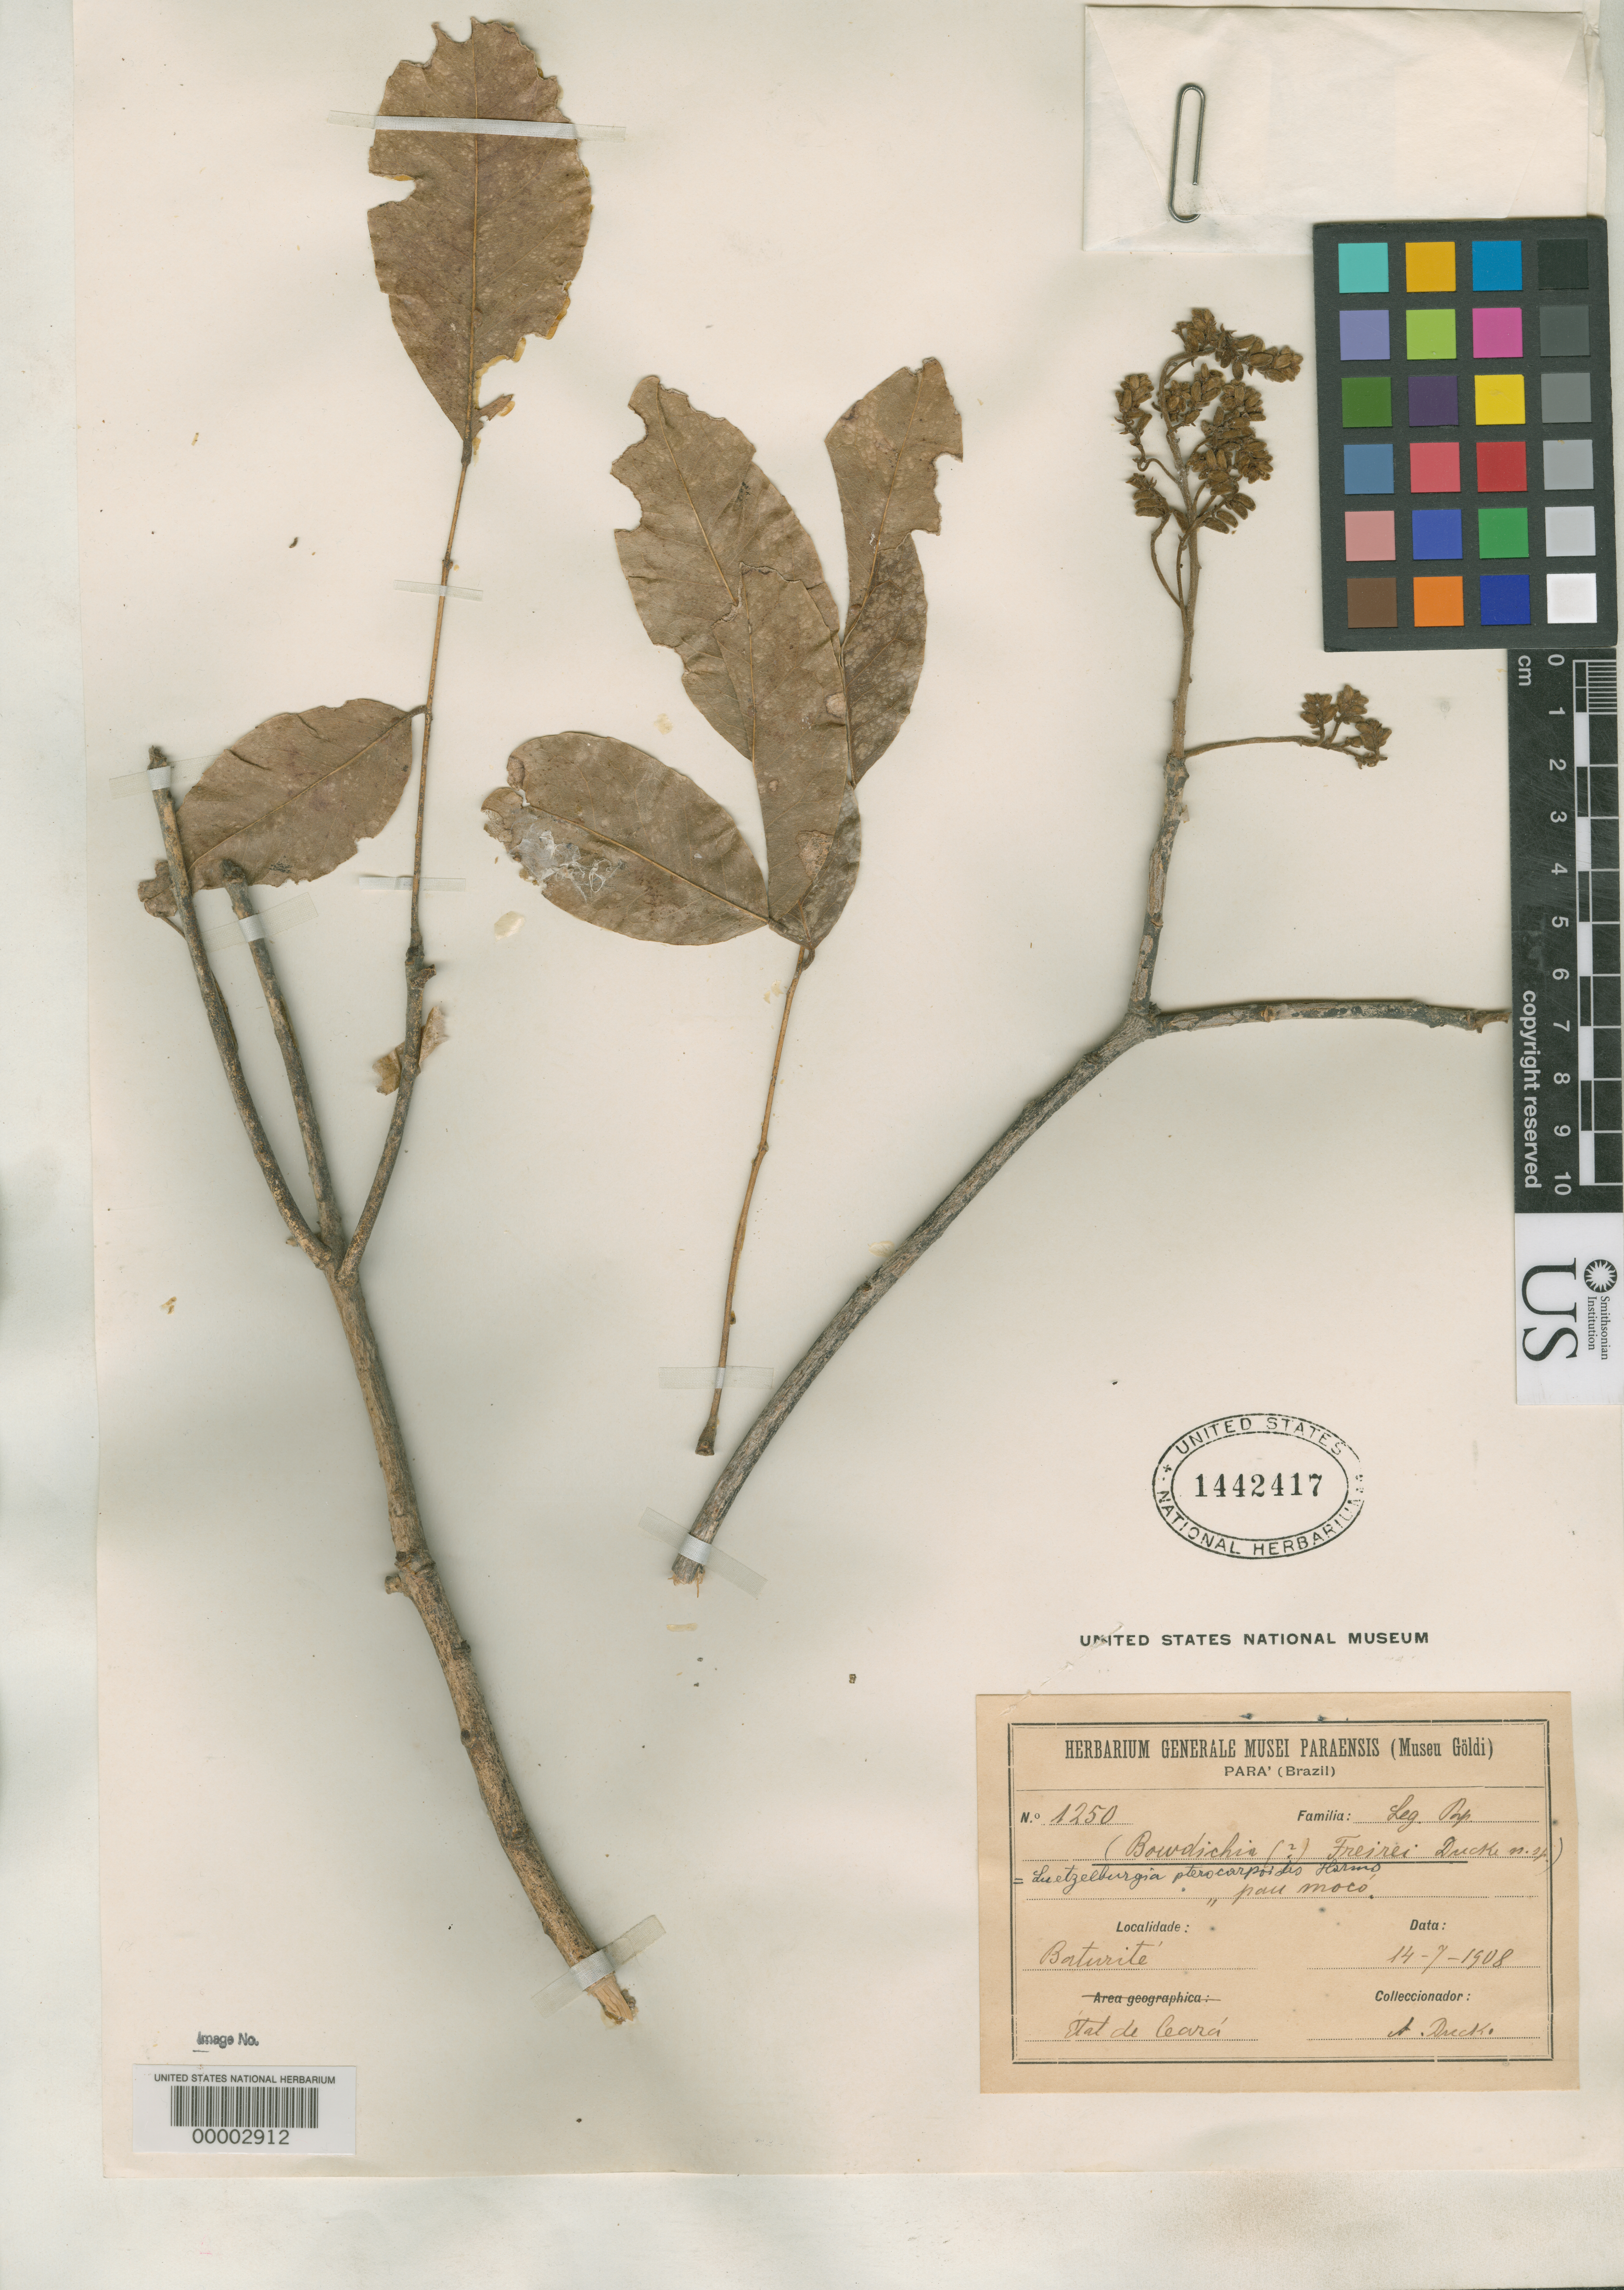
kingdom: Plantae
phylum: Tracheophyta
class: Magnoliopsida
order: Fabales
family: Fabaceae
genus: Bowdichia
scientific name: Bowdichia freirei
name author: Ducke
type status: Isosyntype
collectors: A. Ducke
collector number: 1250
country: Brazil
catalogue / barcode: US 1442417